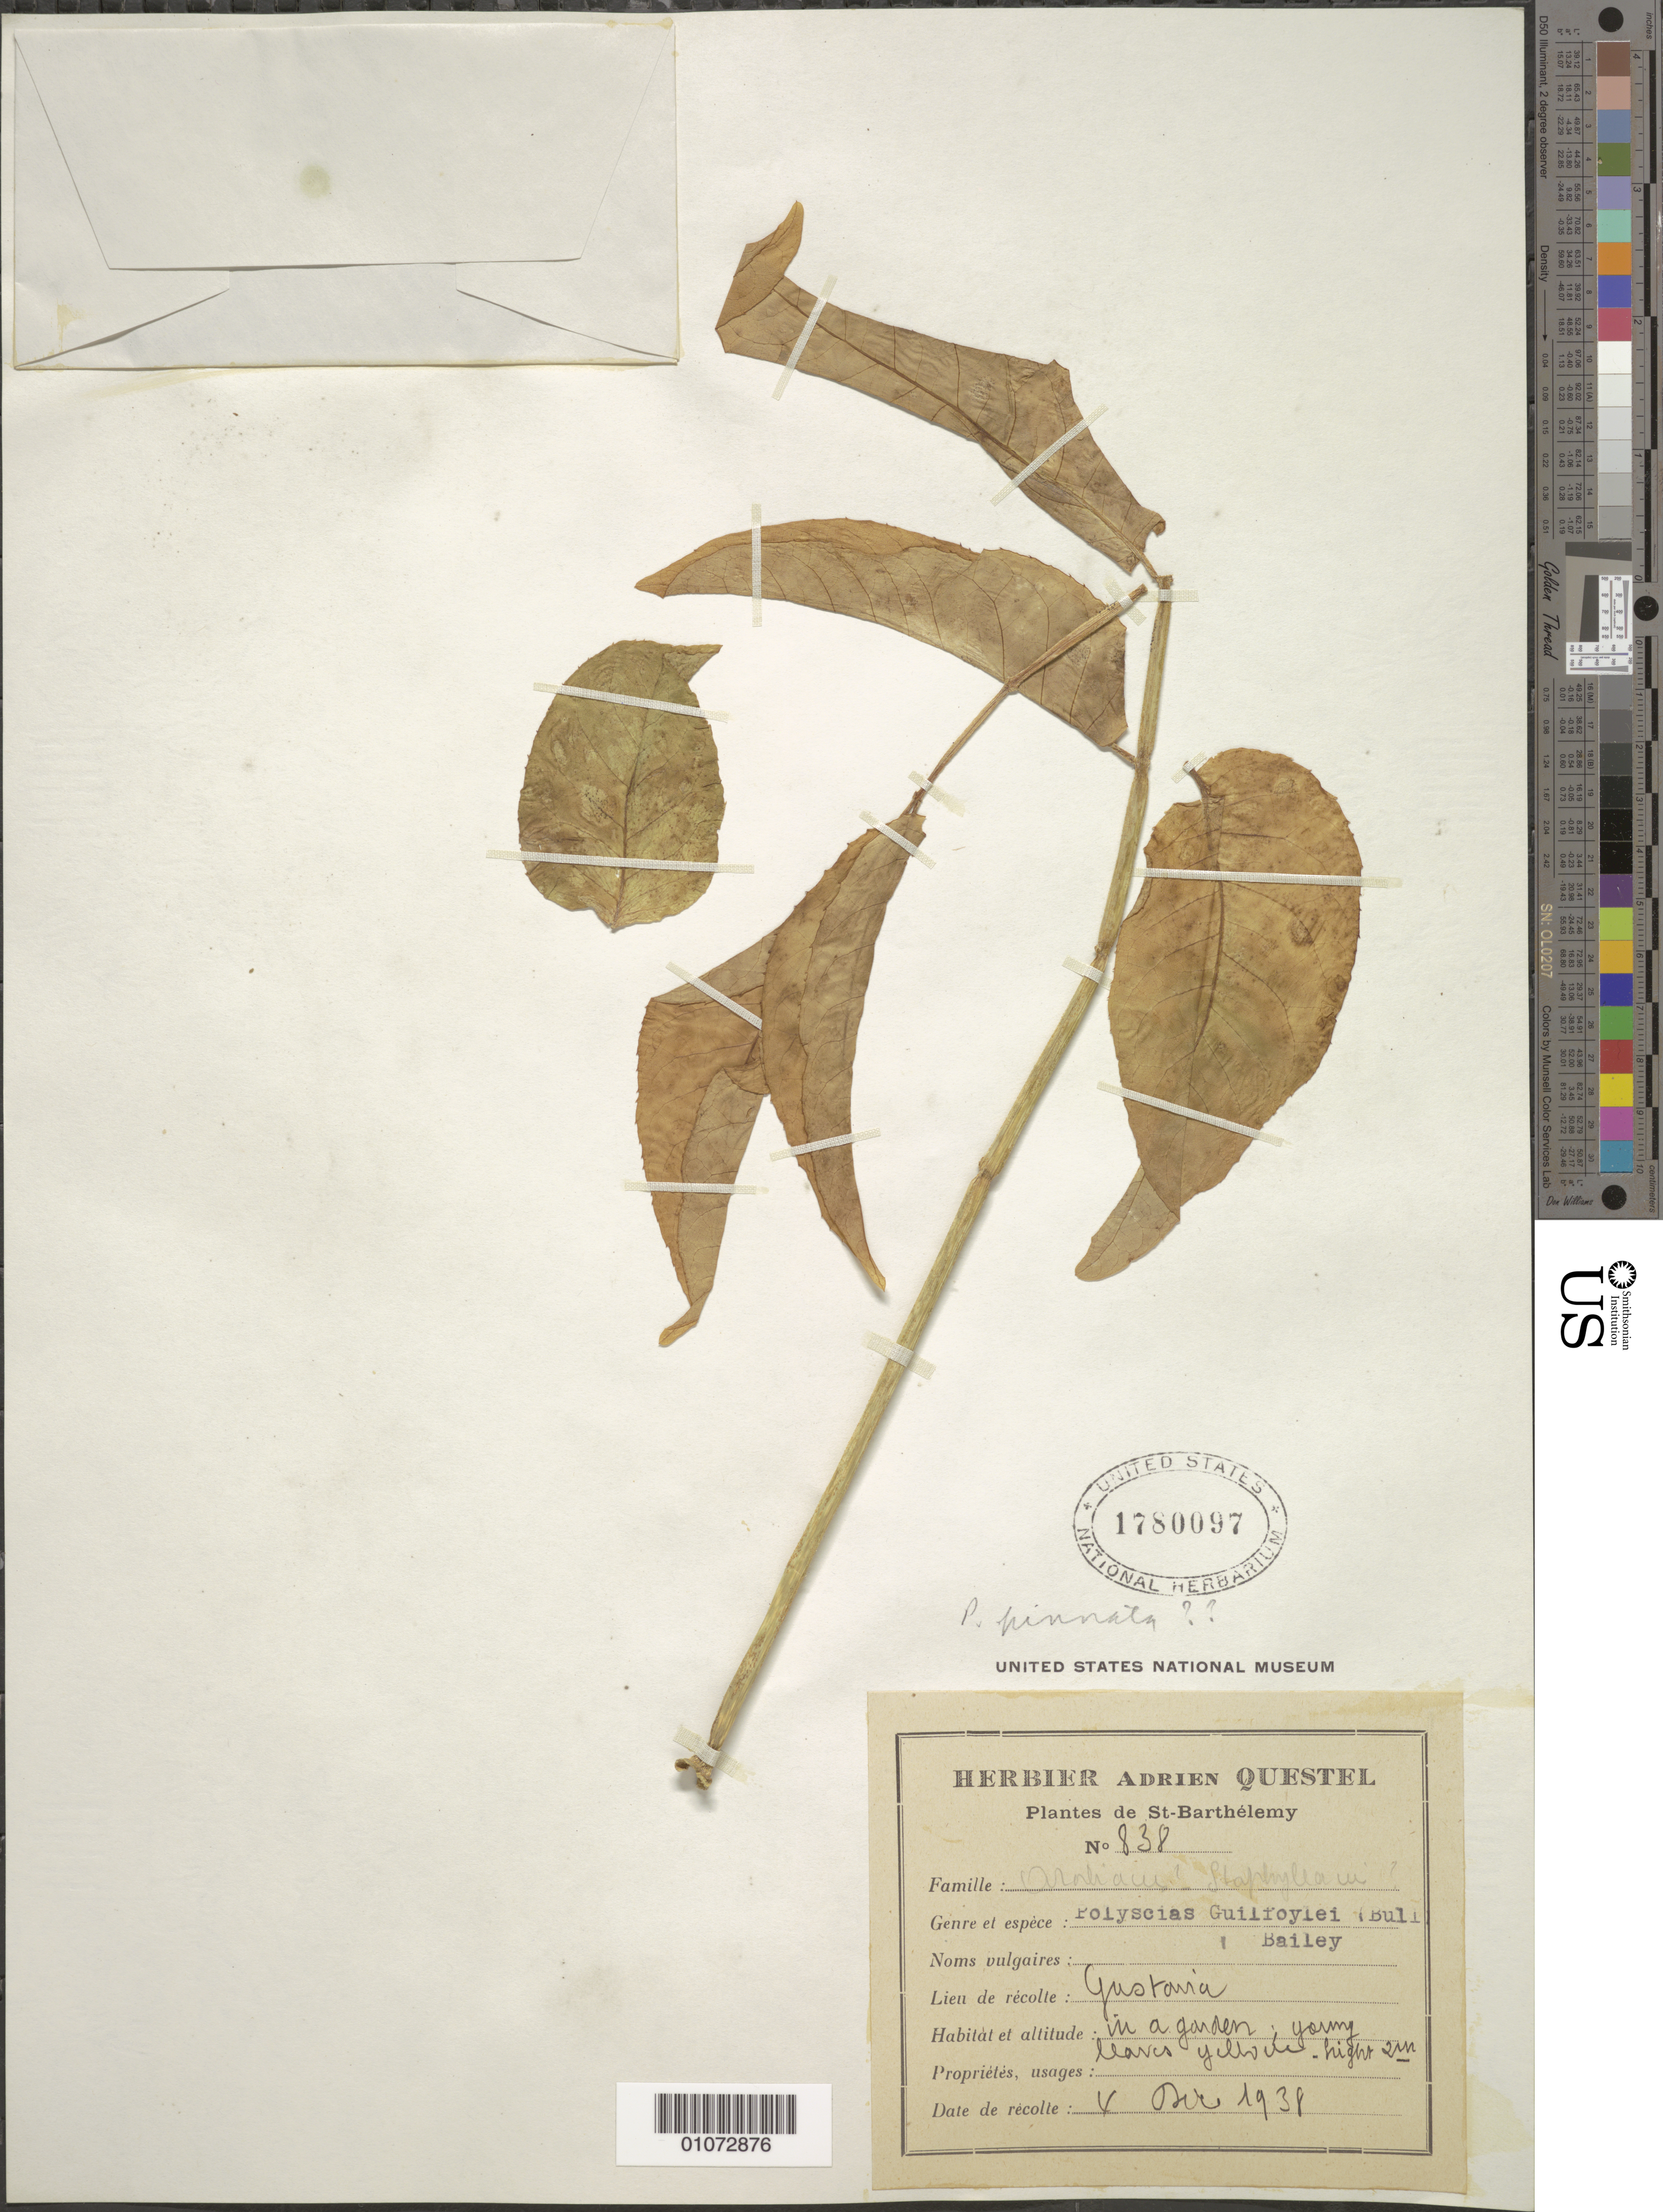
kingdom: Plantae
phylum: Tracheophyta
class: Magnoliopsida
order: Apiales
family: Araliaceae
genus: Polyscias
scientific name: Polyscias sp.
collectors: A. Questel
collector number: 838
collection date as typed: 01 Jan 1938 to 31 Dec 1938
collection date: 1938-01-01/1938-12-31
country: Saint Barthélemy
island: St. Barthélemy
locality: Gustania, in a garden.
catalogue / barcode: US 1780097